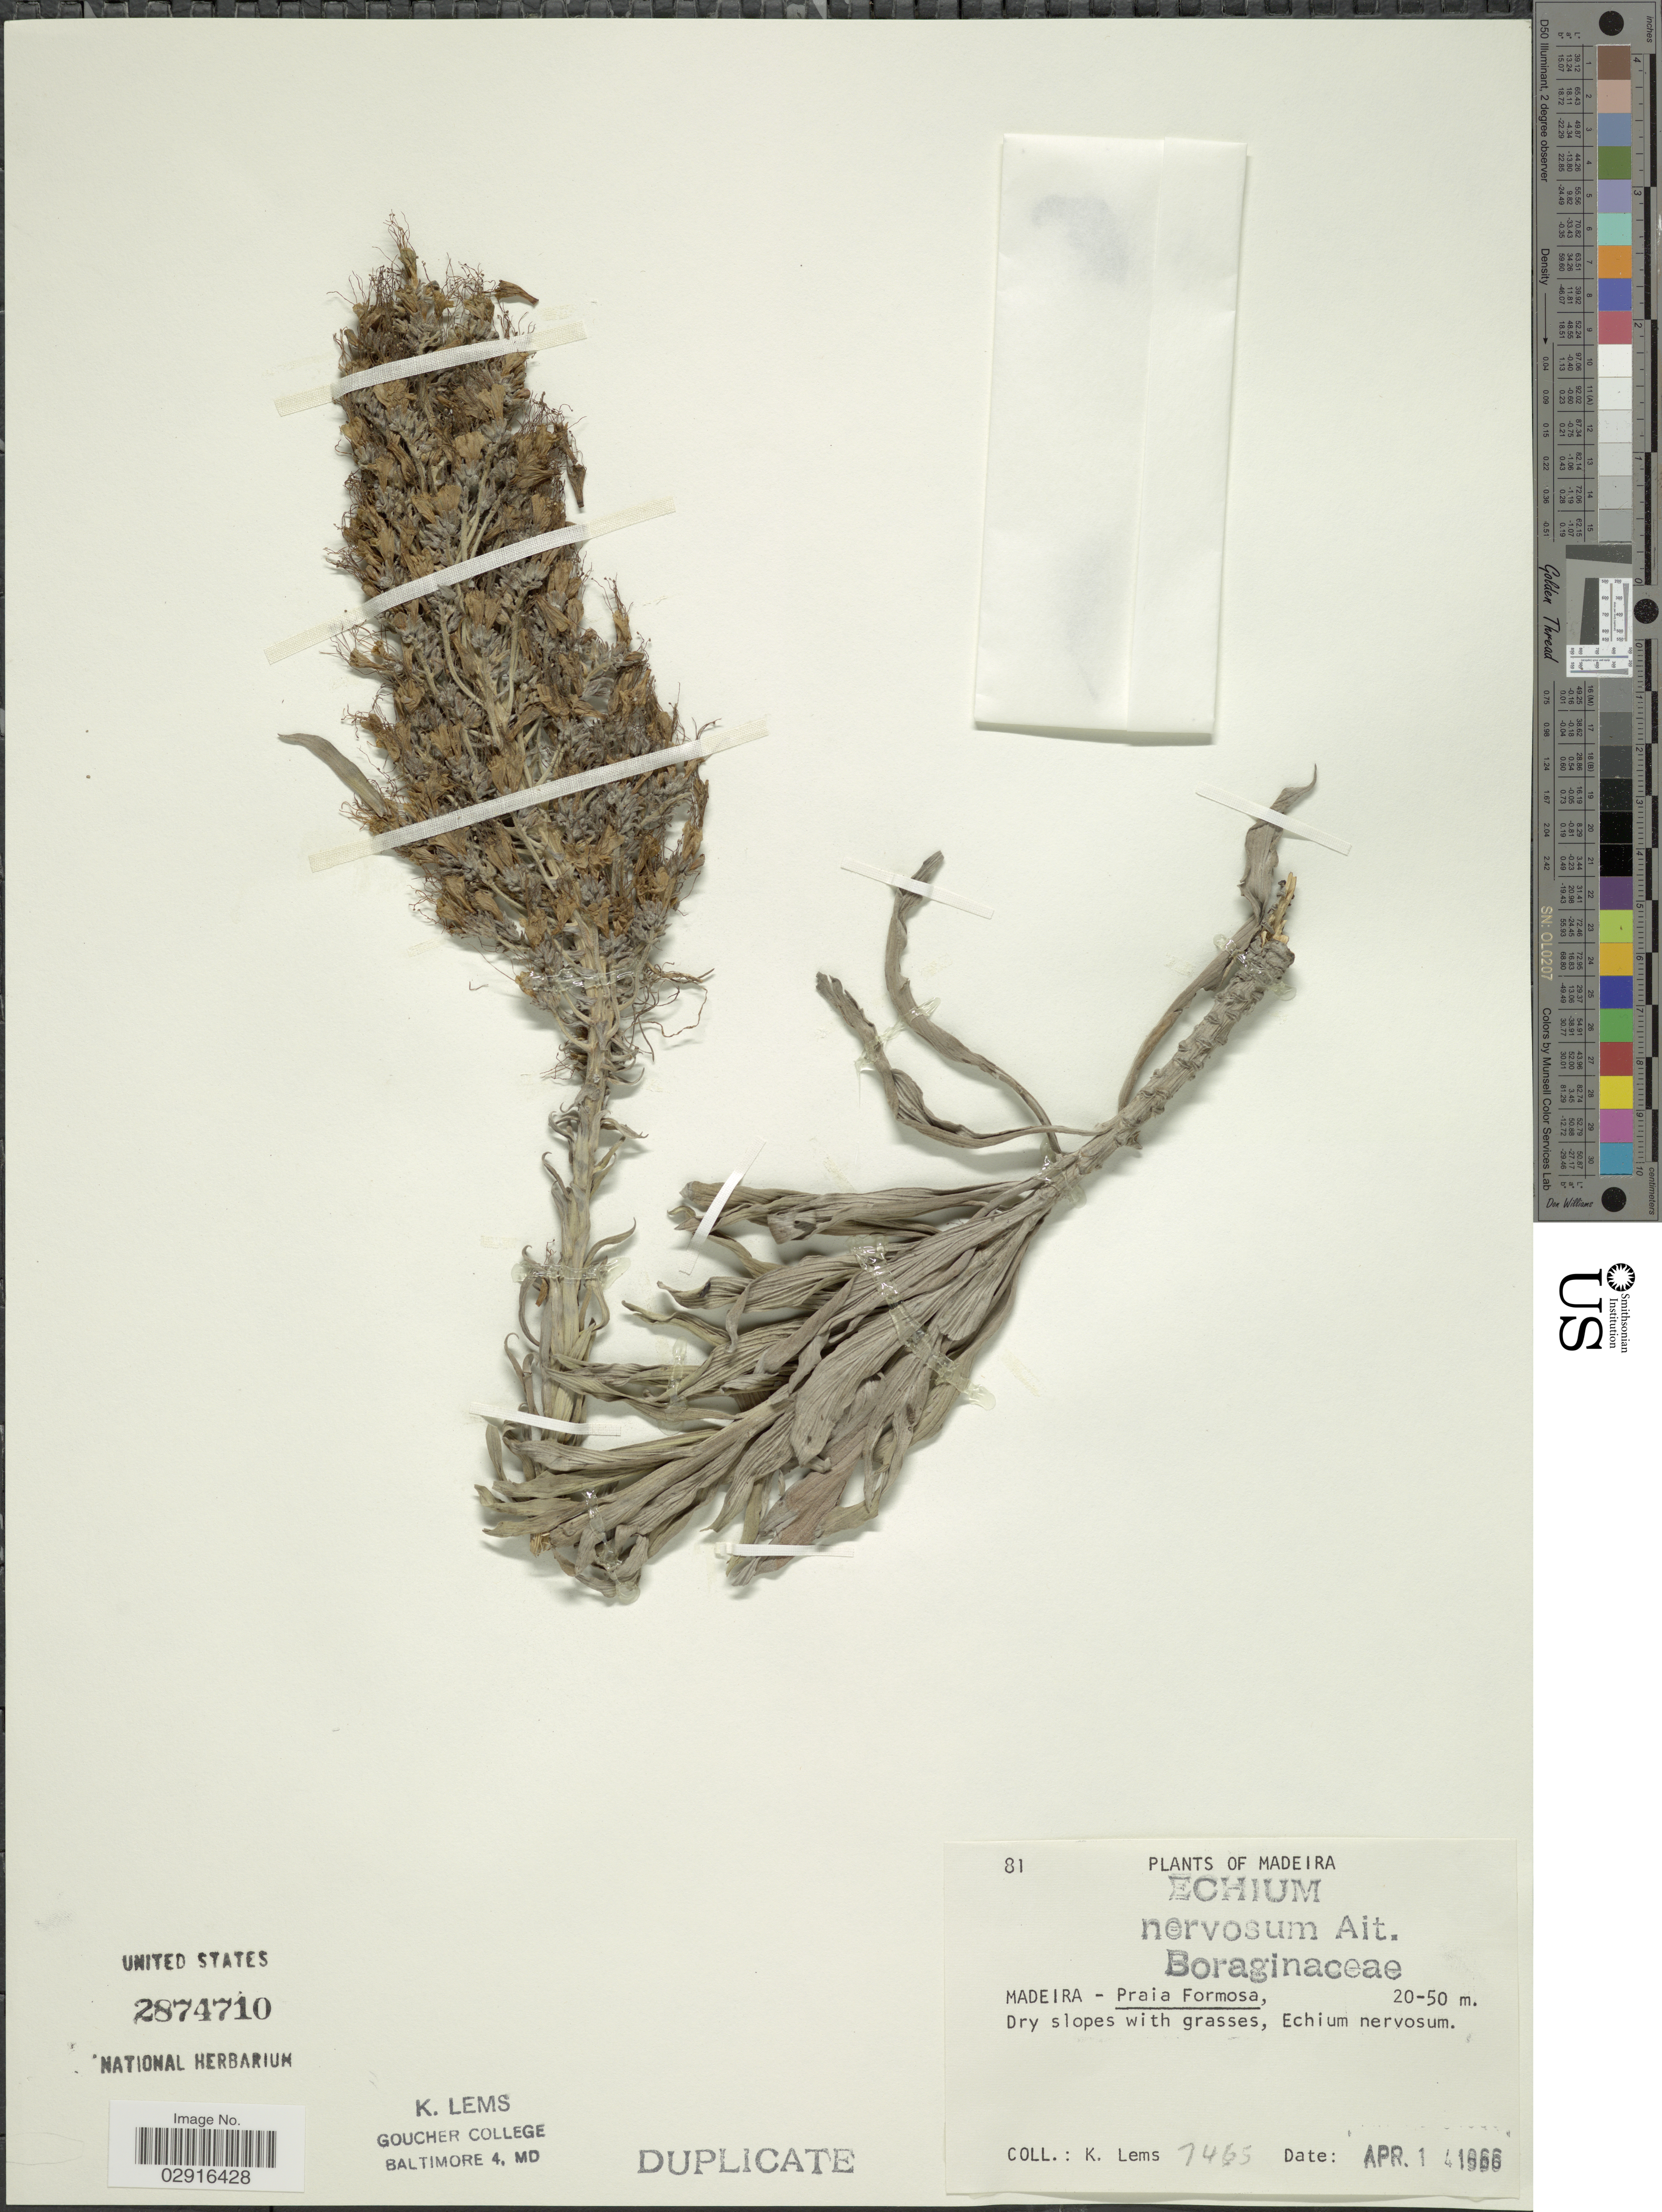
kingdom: Plantae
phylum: Tracheophyta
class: Magnoliopsida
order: Boraginales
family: Boraginaceae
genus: Echium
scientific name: Echium nervosum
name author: Dryand.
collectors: K. Lems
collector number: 7465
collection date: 1966-04-14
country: Portugal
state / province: Madeira (Aut. Reg.)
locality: Praia Formosa.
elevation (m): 20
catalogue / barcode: US 2874710